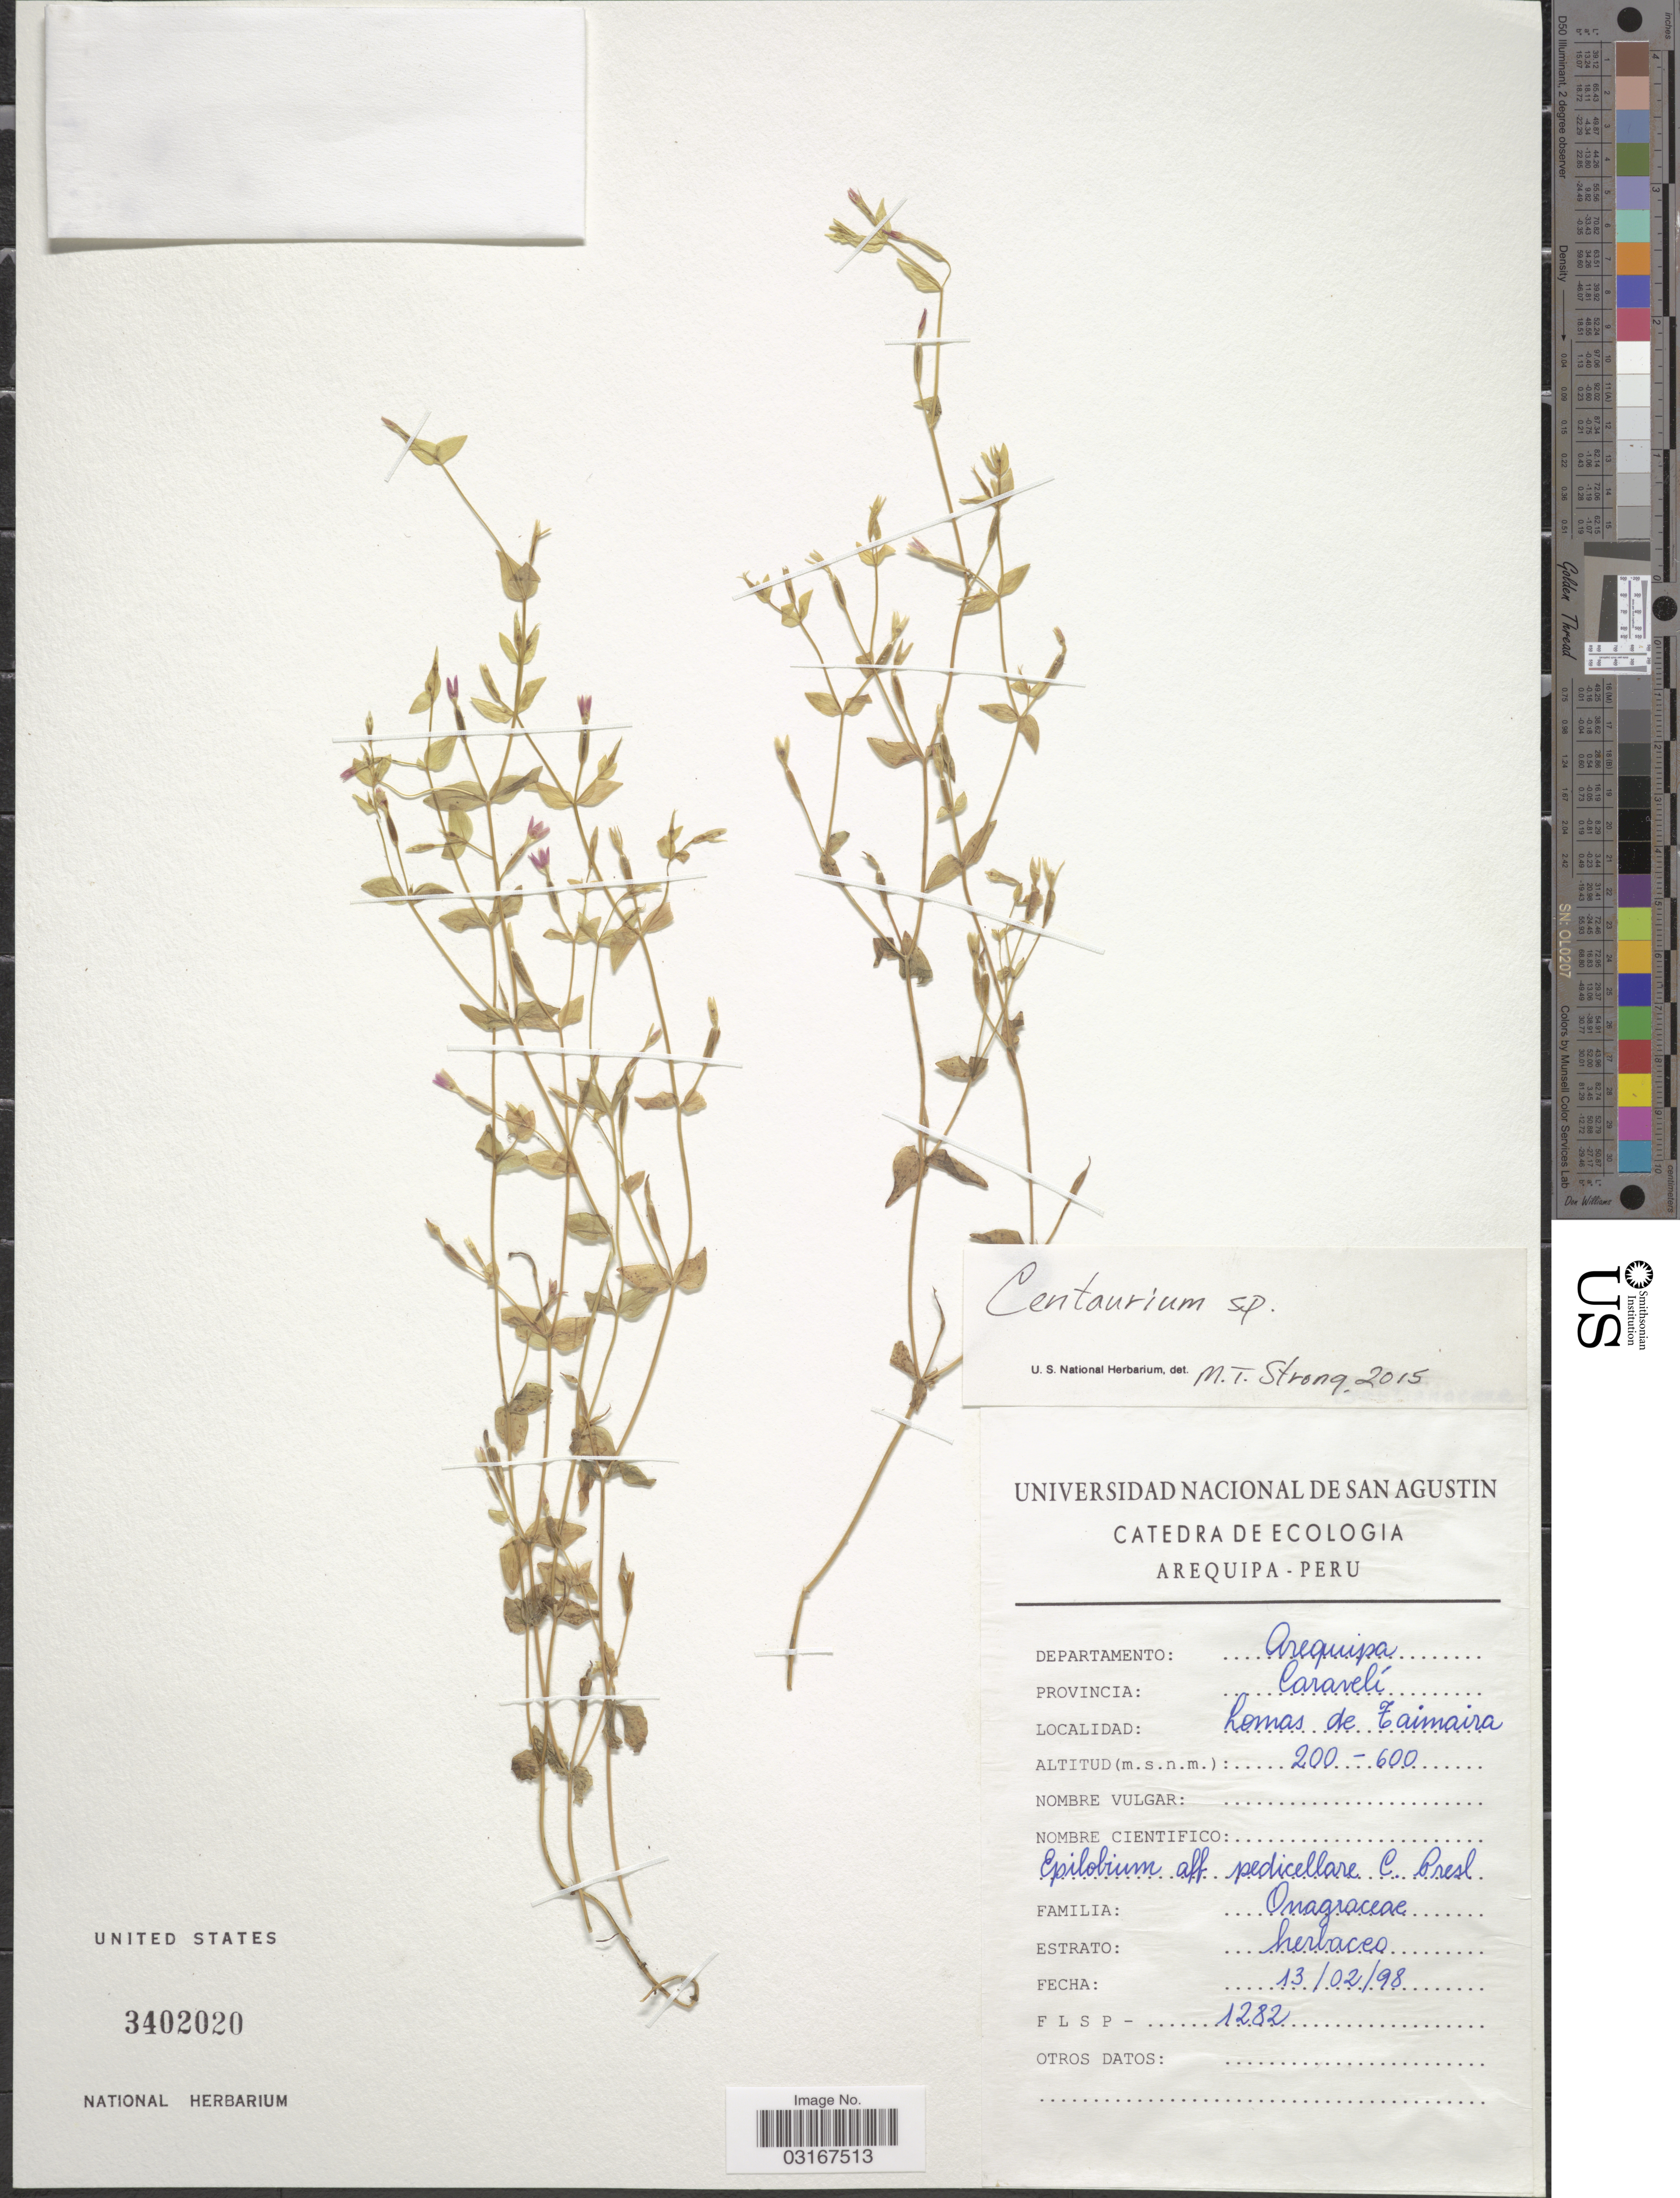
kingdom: Plantae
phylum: Tracheophyta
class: Magnoliopsida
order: Gentianales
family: Gentianaceae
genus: Centaurium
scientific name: Centaurium sp.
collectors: F. L. S. P.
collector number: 1282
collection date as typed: Transcribed d/m/y: 13/2/98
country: Peru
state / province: Arequipa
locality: Departamento: Arequipa. Provincia: Caravelí. Lomas de Taimaira.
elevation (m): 200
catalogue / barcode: US 3402020